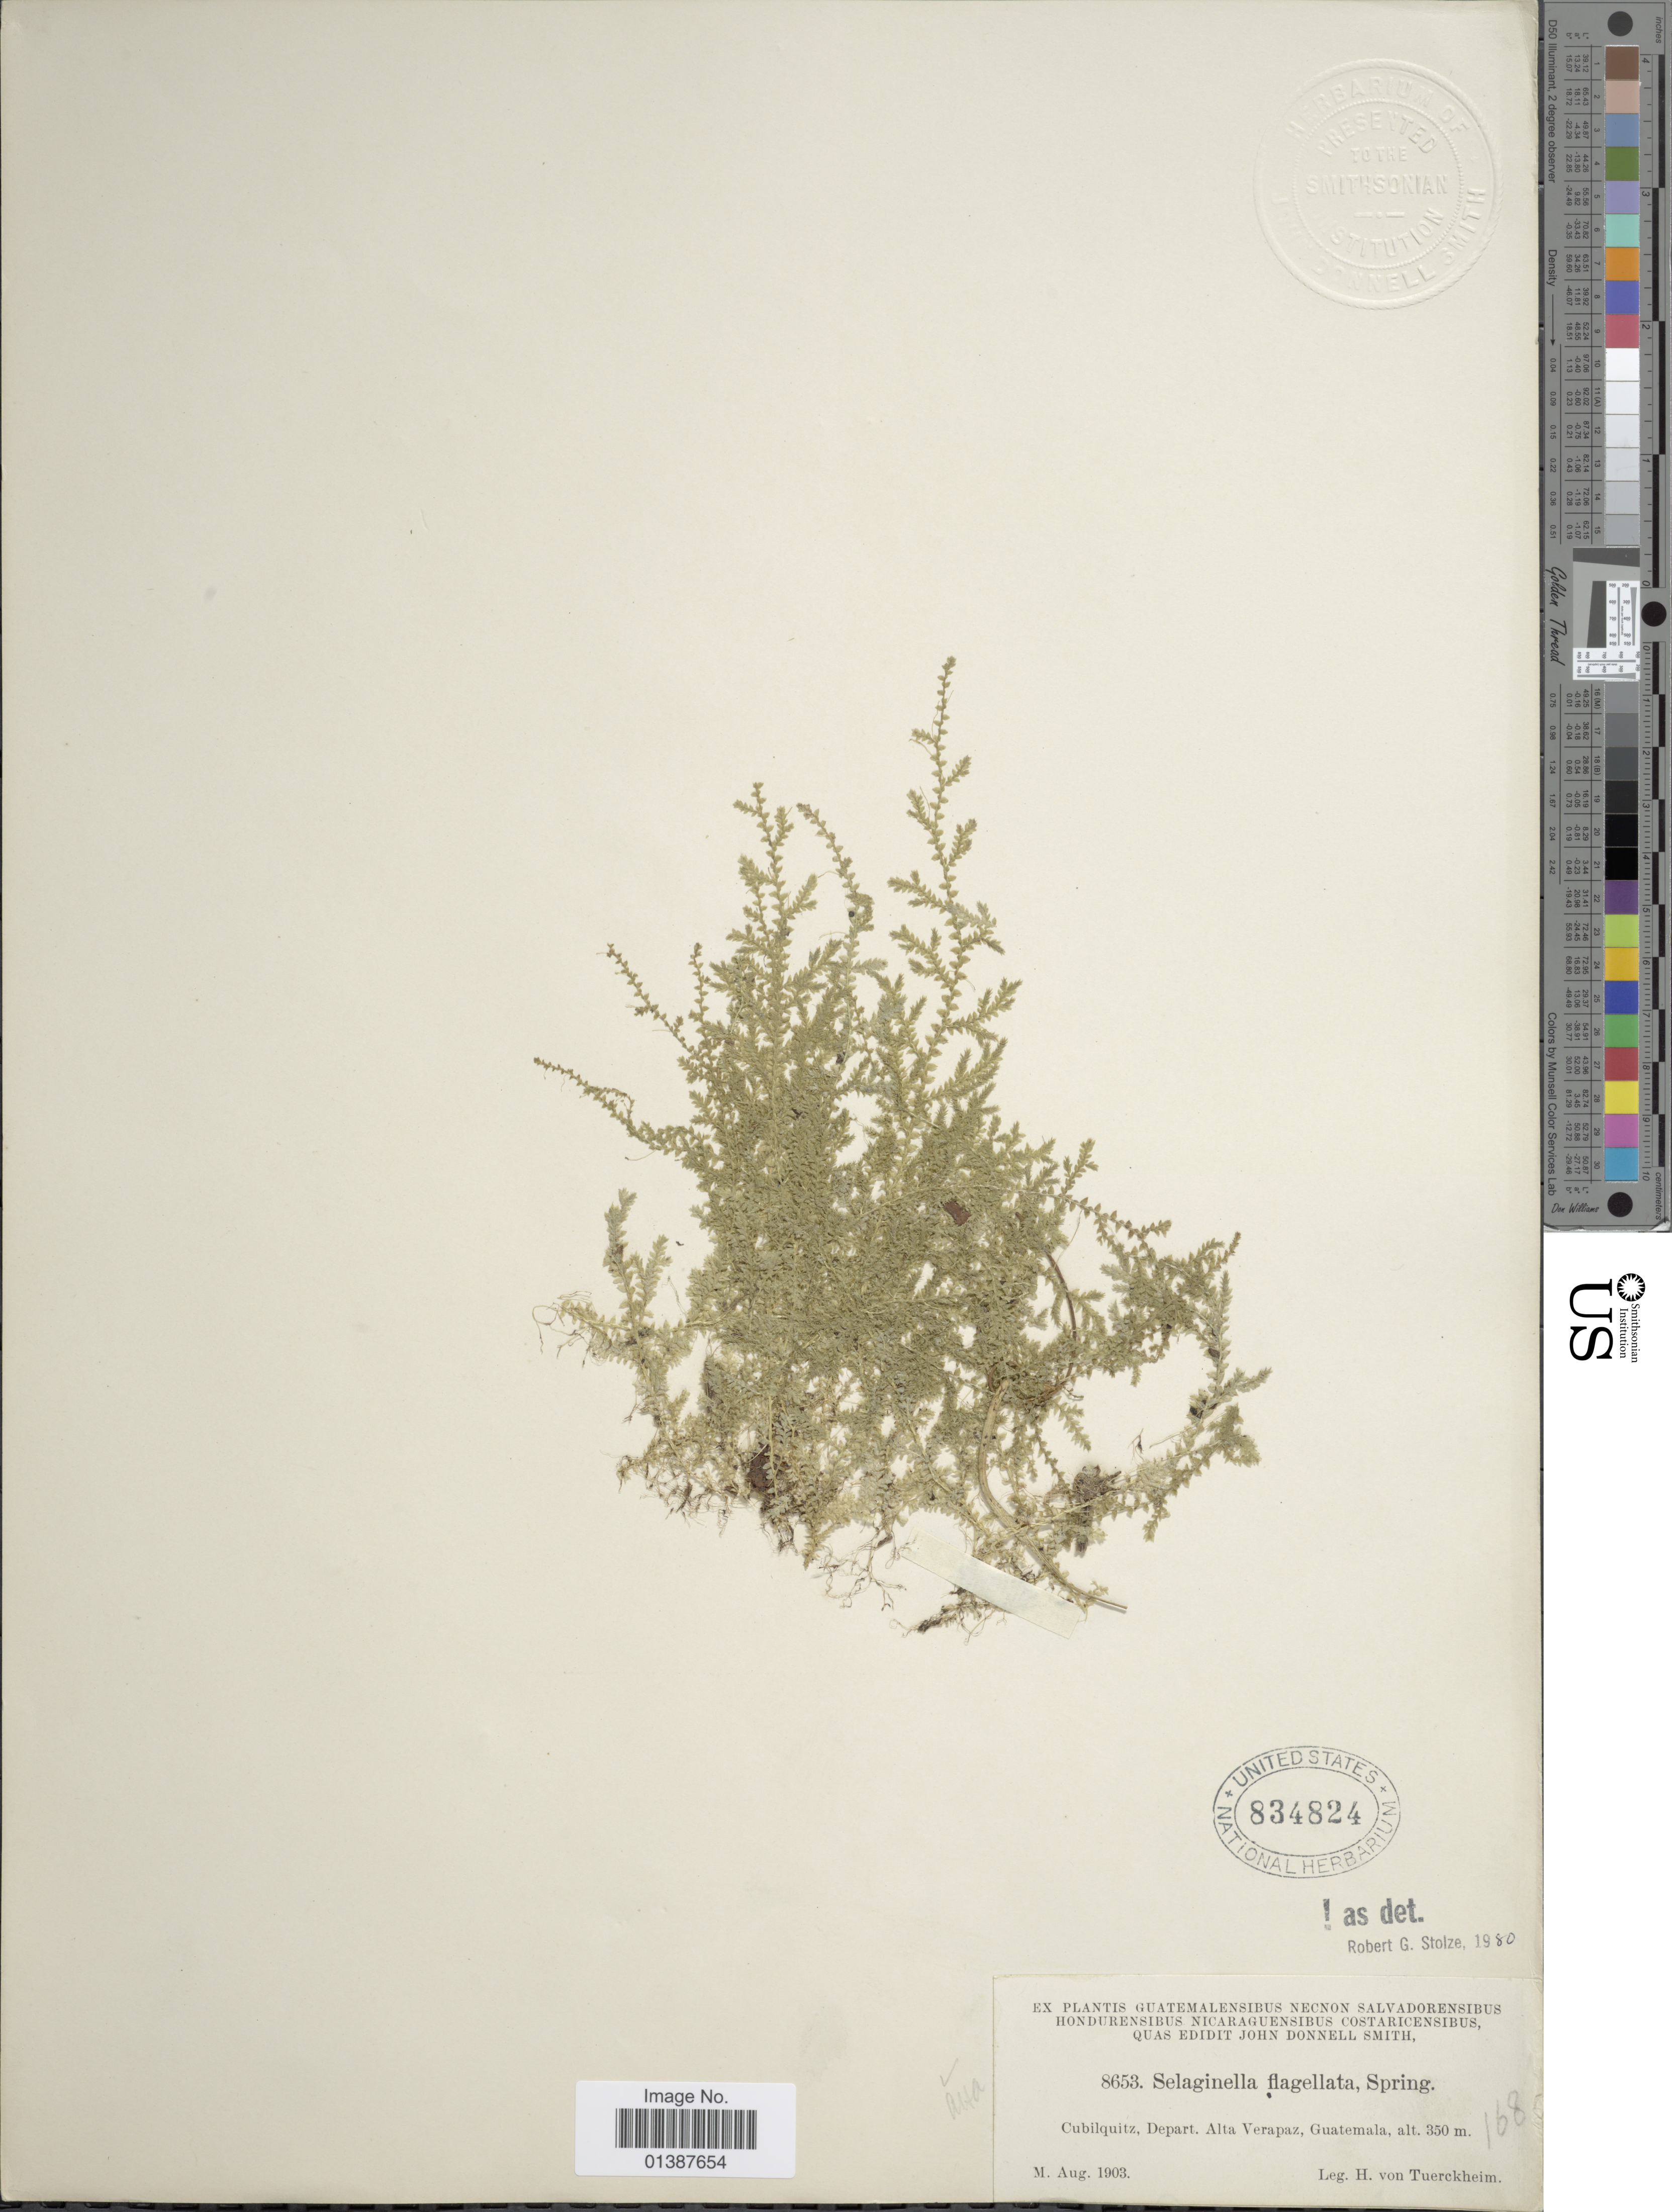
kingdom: Plantae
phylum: Tracheophyta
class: Lycopodiopsida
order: Selaginellales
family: Selaginellaceae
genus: Selaginella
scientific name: Selaginella flagellata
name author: Spring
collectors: H. von Türckheim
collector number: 8653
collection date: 1903-08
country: Guatemala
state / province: Alta Verapaz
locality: Cubilquitz, Depart. Alta Verapaz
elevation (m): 350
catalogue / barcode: US 834824